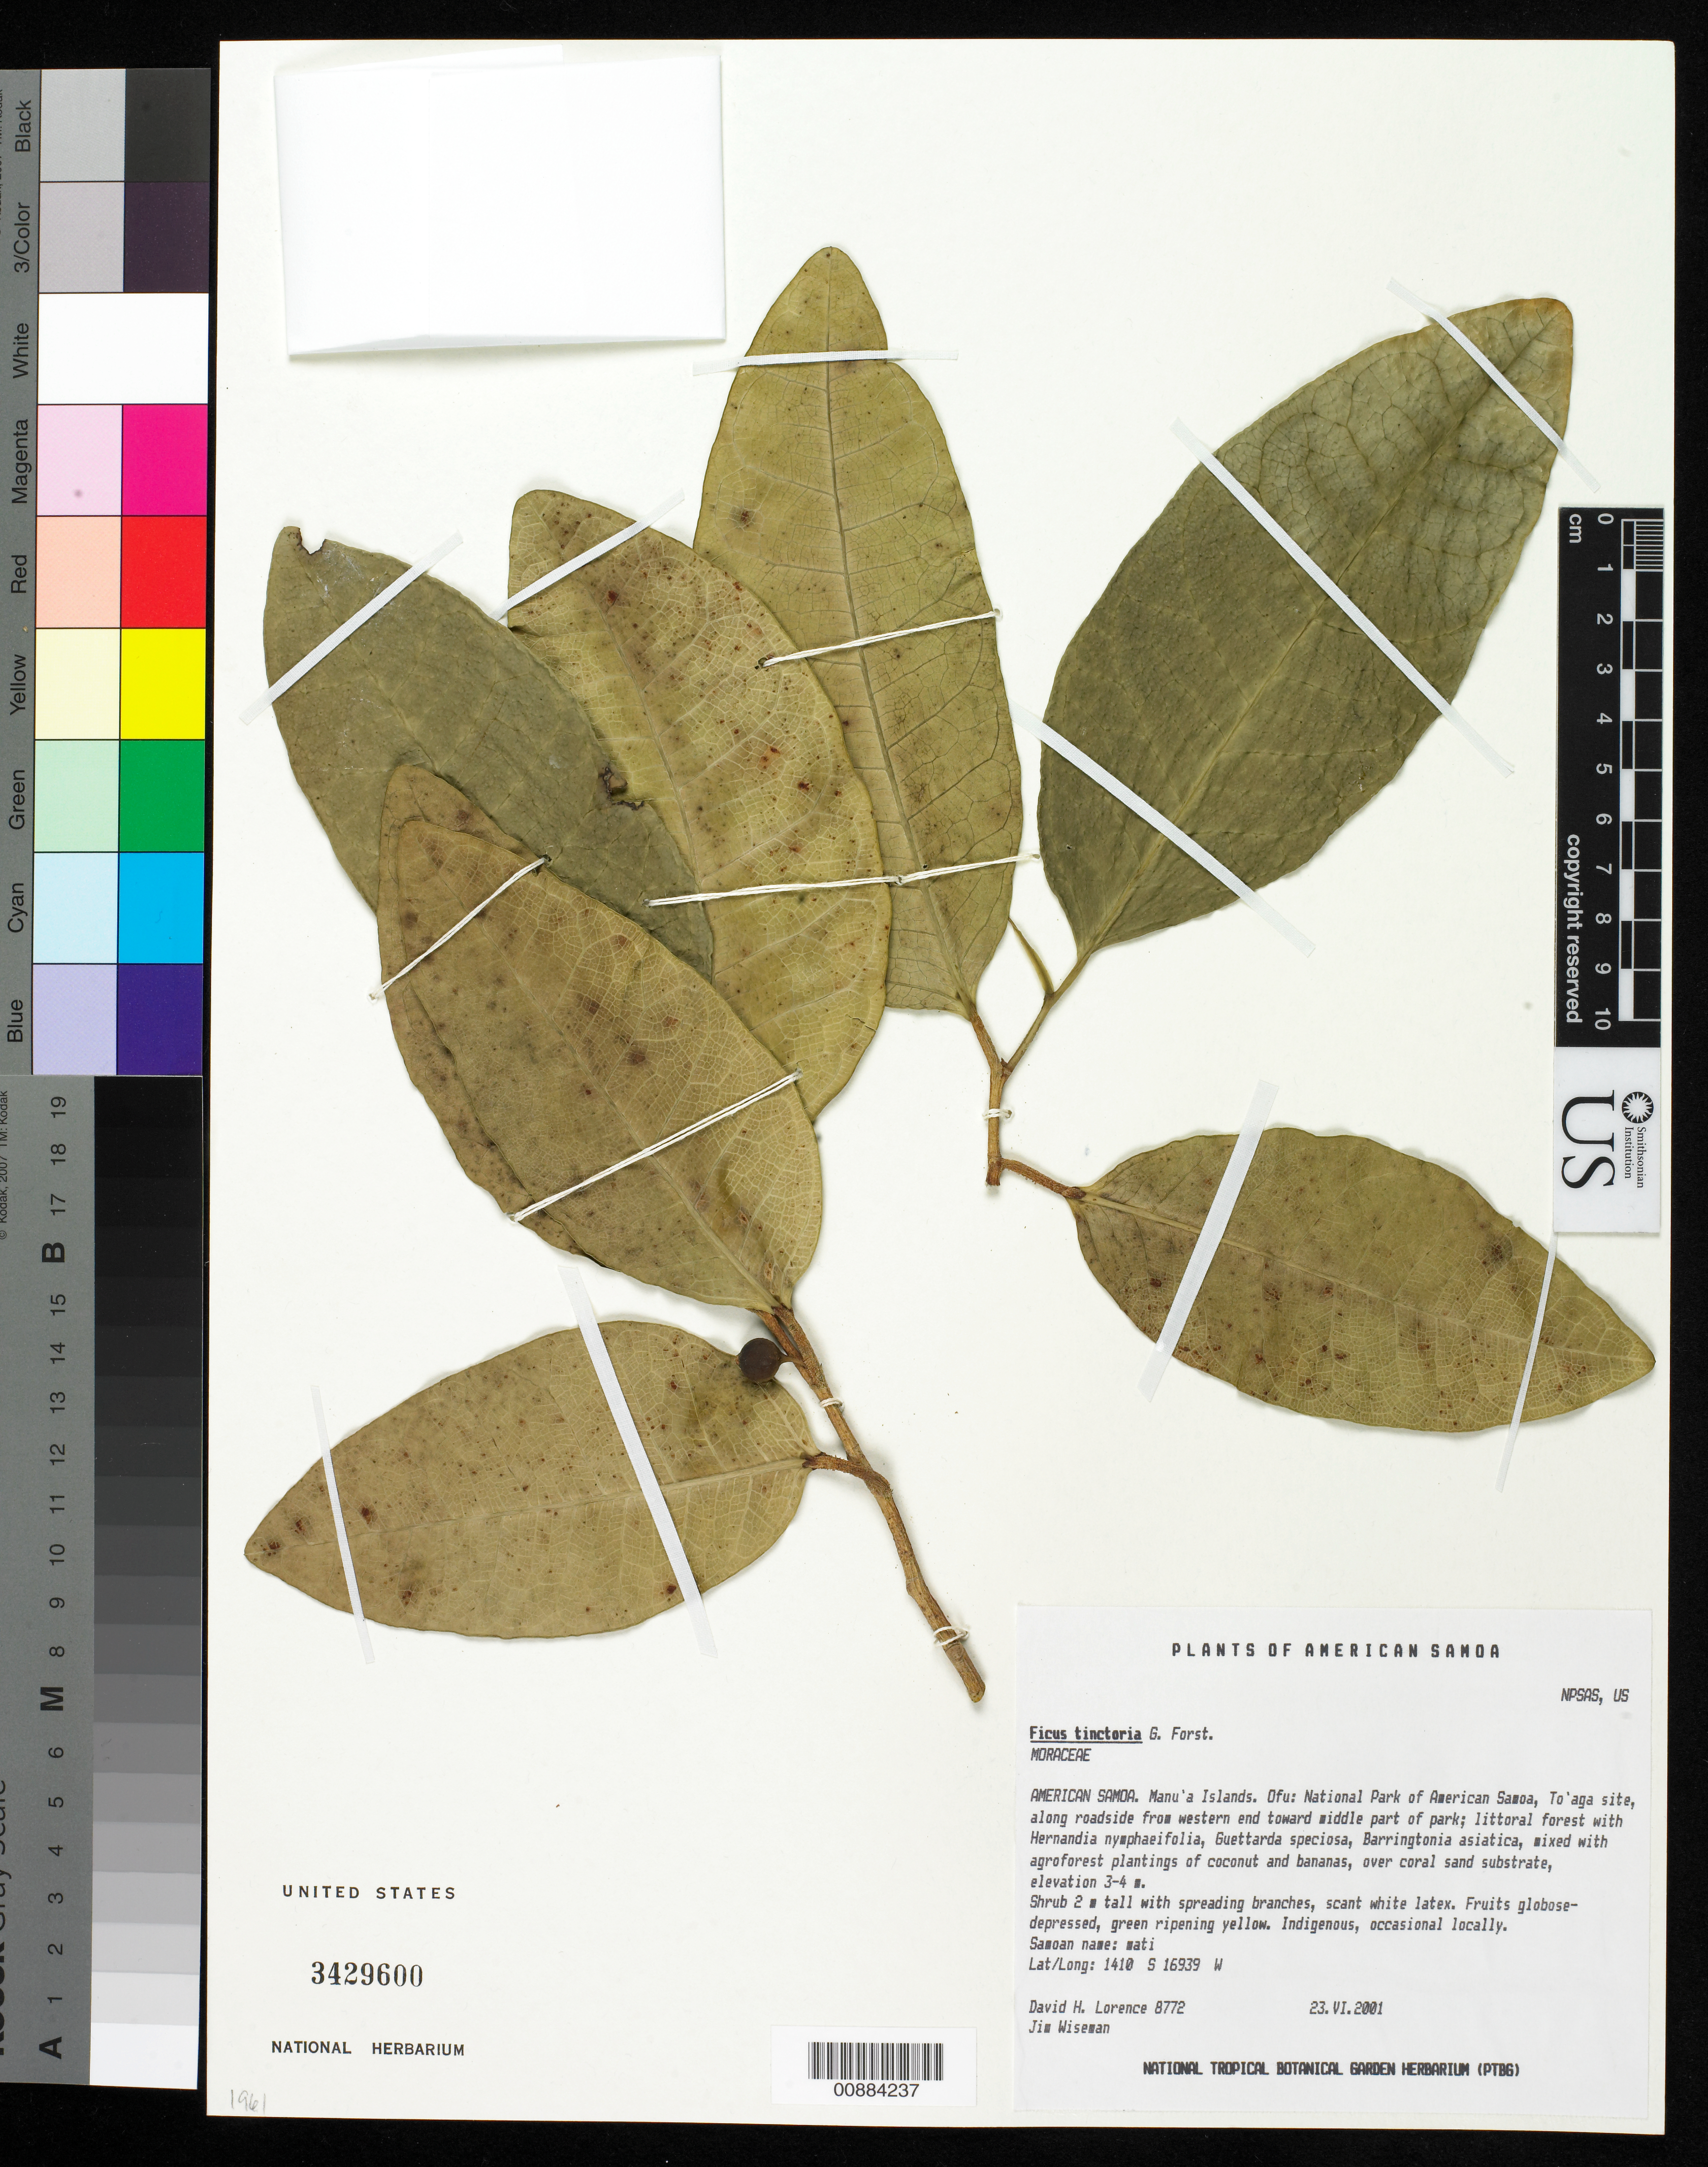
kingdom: Plantae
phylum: Tracheophyta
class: Magnoliopsida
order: Rosales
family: Moraceae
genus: Ficus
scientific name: Ficus tinctoria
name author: G. Forst.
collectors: D. Lorence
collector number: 8772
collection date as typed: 23 Jun 2001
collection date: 2001-06-23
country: American Samoa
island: Ofu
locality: Ofu: Natl Pk of Amer Samoa, To'aga site, along roadside from W end toward middle of park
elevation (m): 3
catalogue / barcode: US 3429600